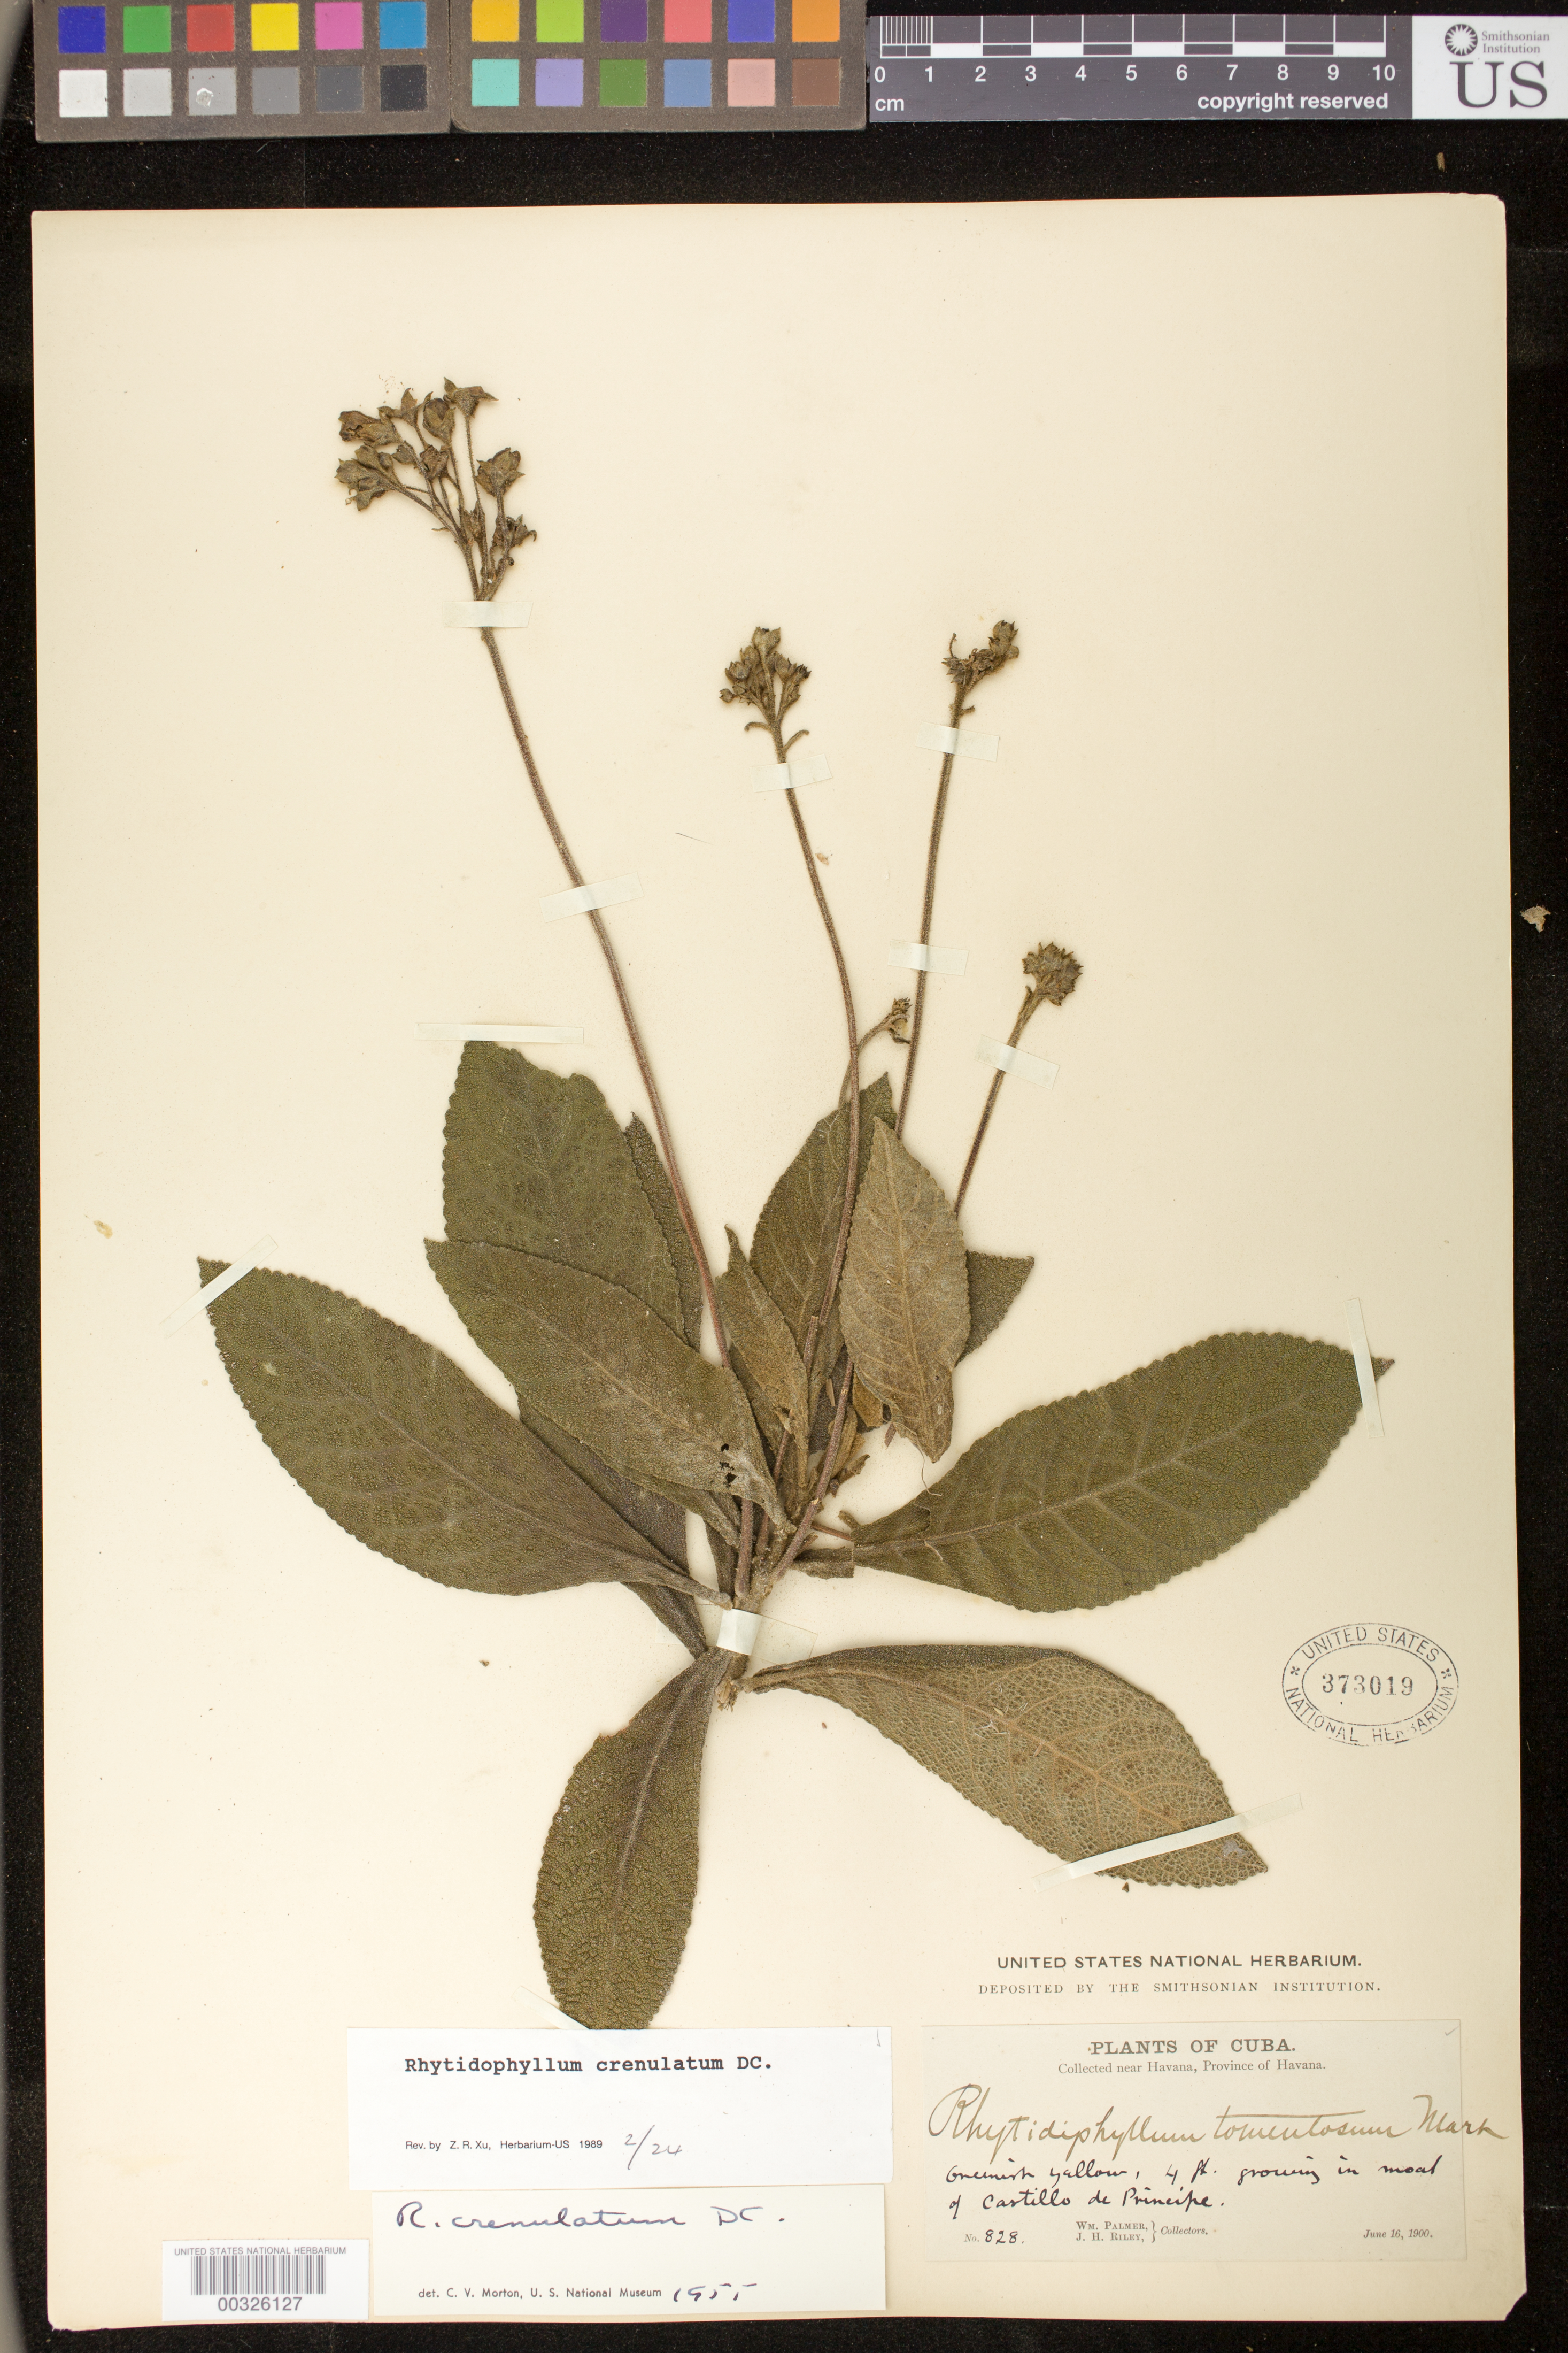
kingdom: Plantae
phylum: Tracheophyta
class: Magnoliopsida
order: Lamiales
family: Gesneriaceae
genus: Rhytidophyllum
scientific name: Rhytidophyllum crenulatum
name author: DC.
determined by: Skog, Laurence E.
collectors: W. Palmer & J. H. Riley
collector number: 828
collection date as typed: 16 Jun 1900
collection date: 1900-06-16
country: Cuba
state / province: La Habana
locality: Near Havana, Prov. of Havana, in moat of Castillo de Principe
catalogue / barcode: US 373019